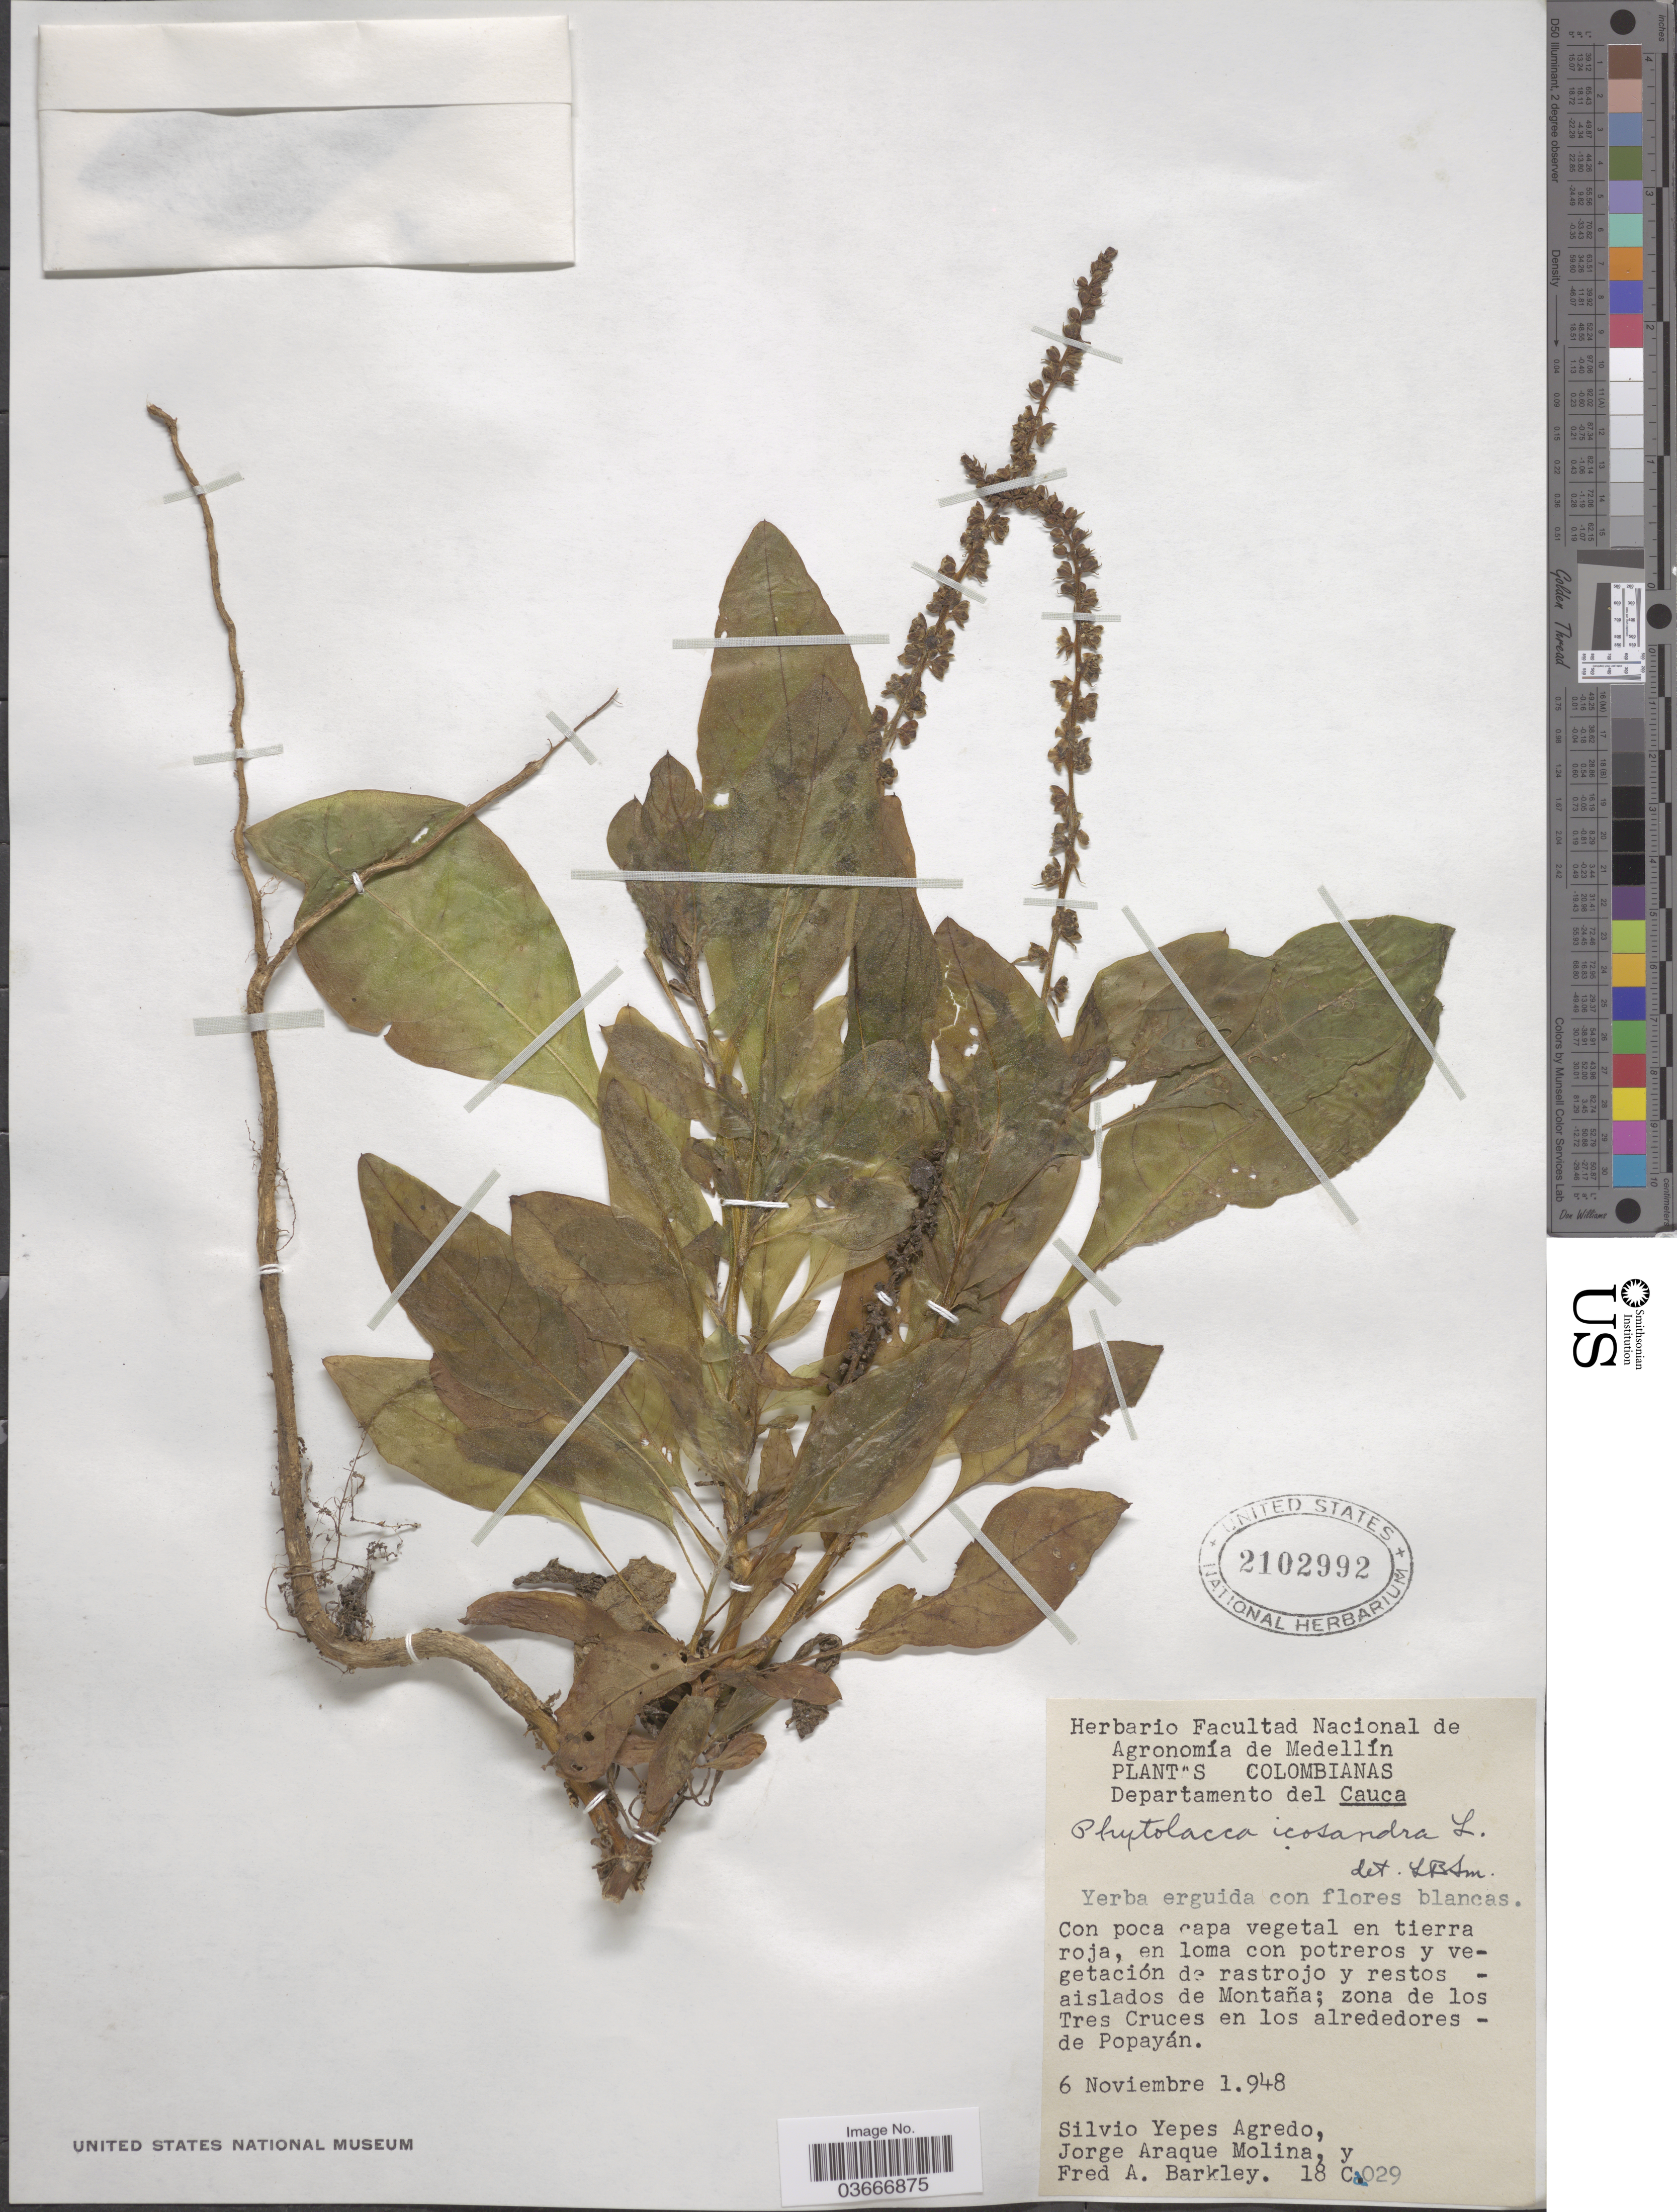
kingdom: Plantae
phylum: Tracheophyta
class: Magnoliopsida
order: Caryophyllales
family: Phytolaccaceae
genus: Phytolacca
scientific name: Phytolacca icosandra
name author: L.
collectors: S. Yepes-Agredo, J. A. Molina & F. A. Barkley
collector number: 18CO29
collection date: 1948-11-06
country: Colombia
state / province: Cauca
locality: Departamento del Cauca. Aislados de Montaña; zona de los Tres Cruces en los alrededores - de Popayán.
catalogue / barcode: US 2102992